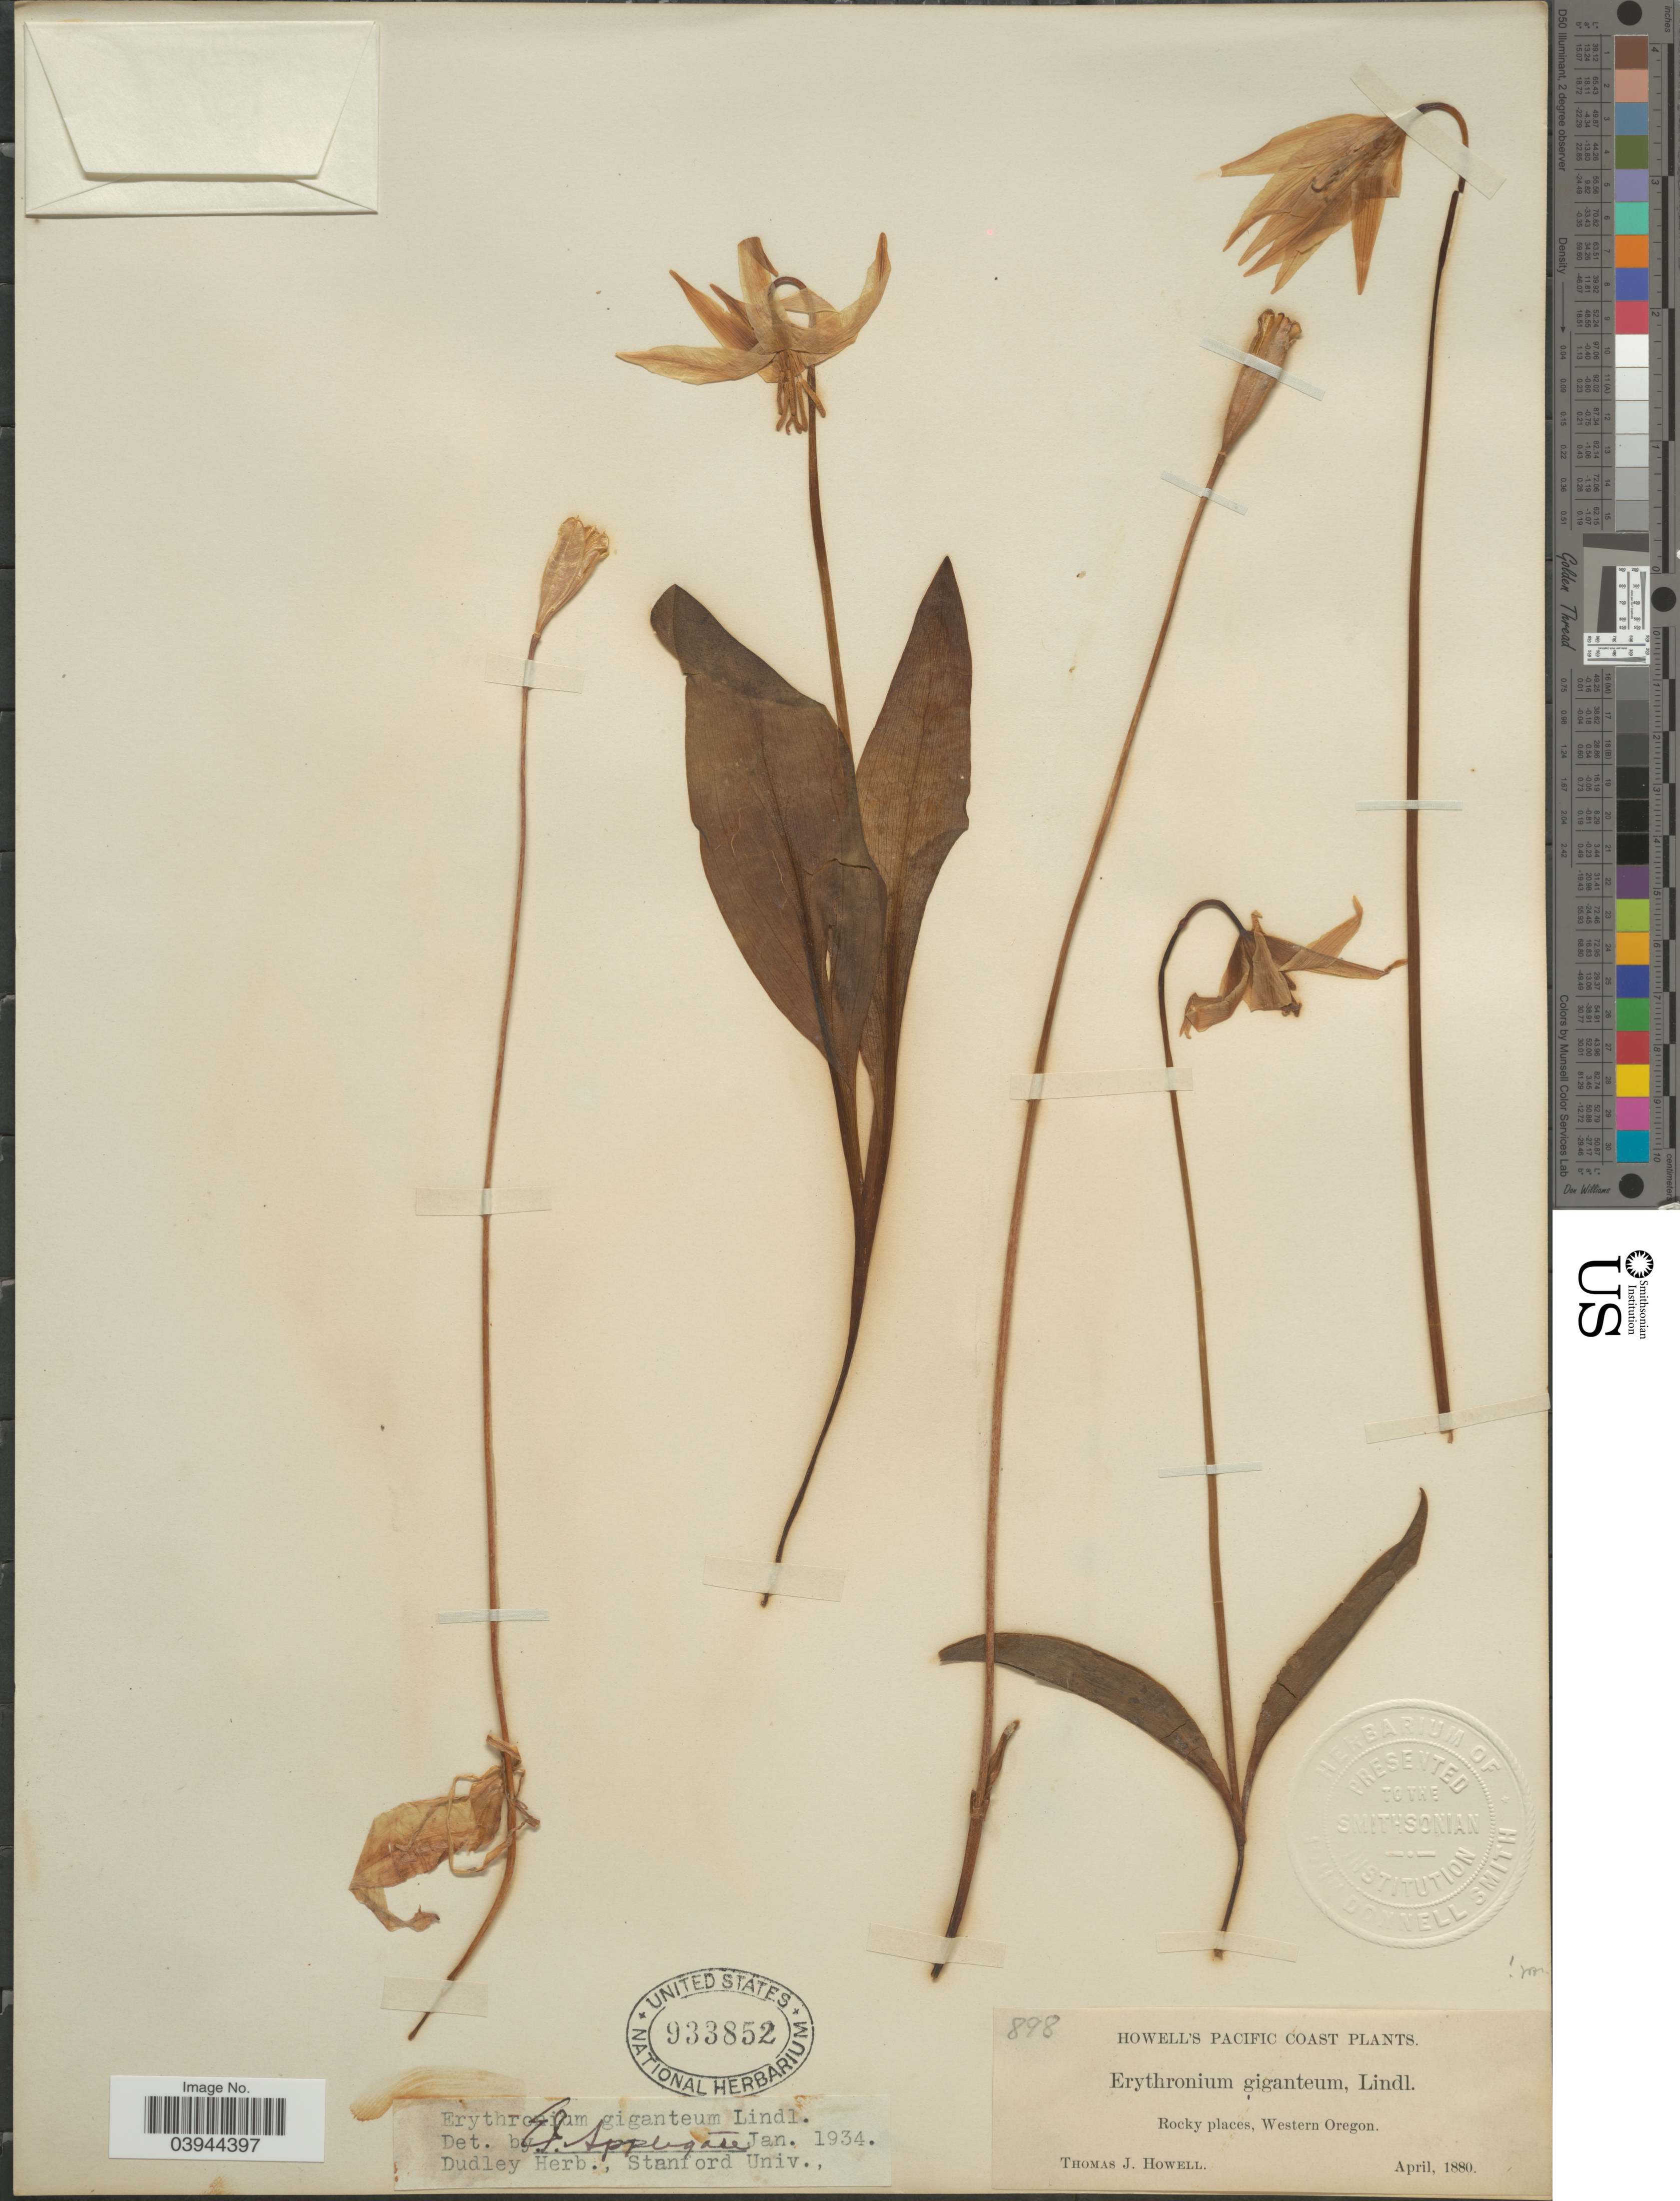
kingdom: Plantae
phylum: Tracheophyta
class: Liliopsida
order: Liliales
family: Liliaceae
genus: Erythronium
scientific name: Erythronium giganteum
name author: Lindl.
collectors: T. J. Howell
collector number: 898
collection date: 1880-04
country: United States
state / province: Oregon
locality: Pacific Coast. Rocky places, Western Oregon.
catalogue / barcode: US 933852